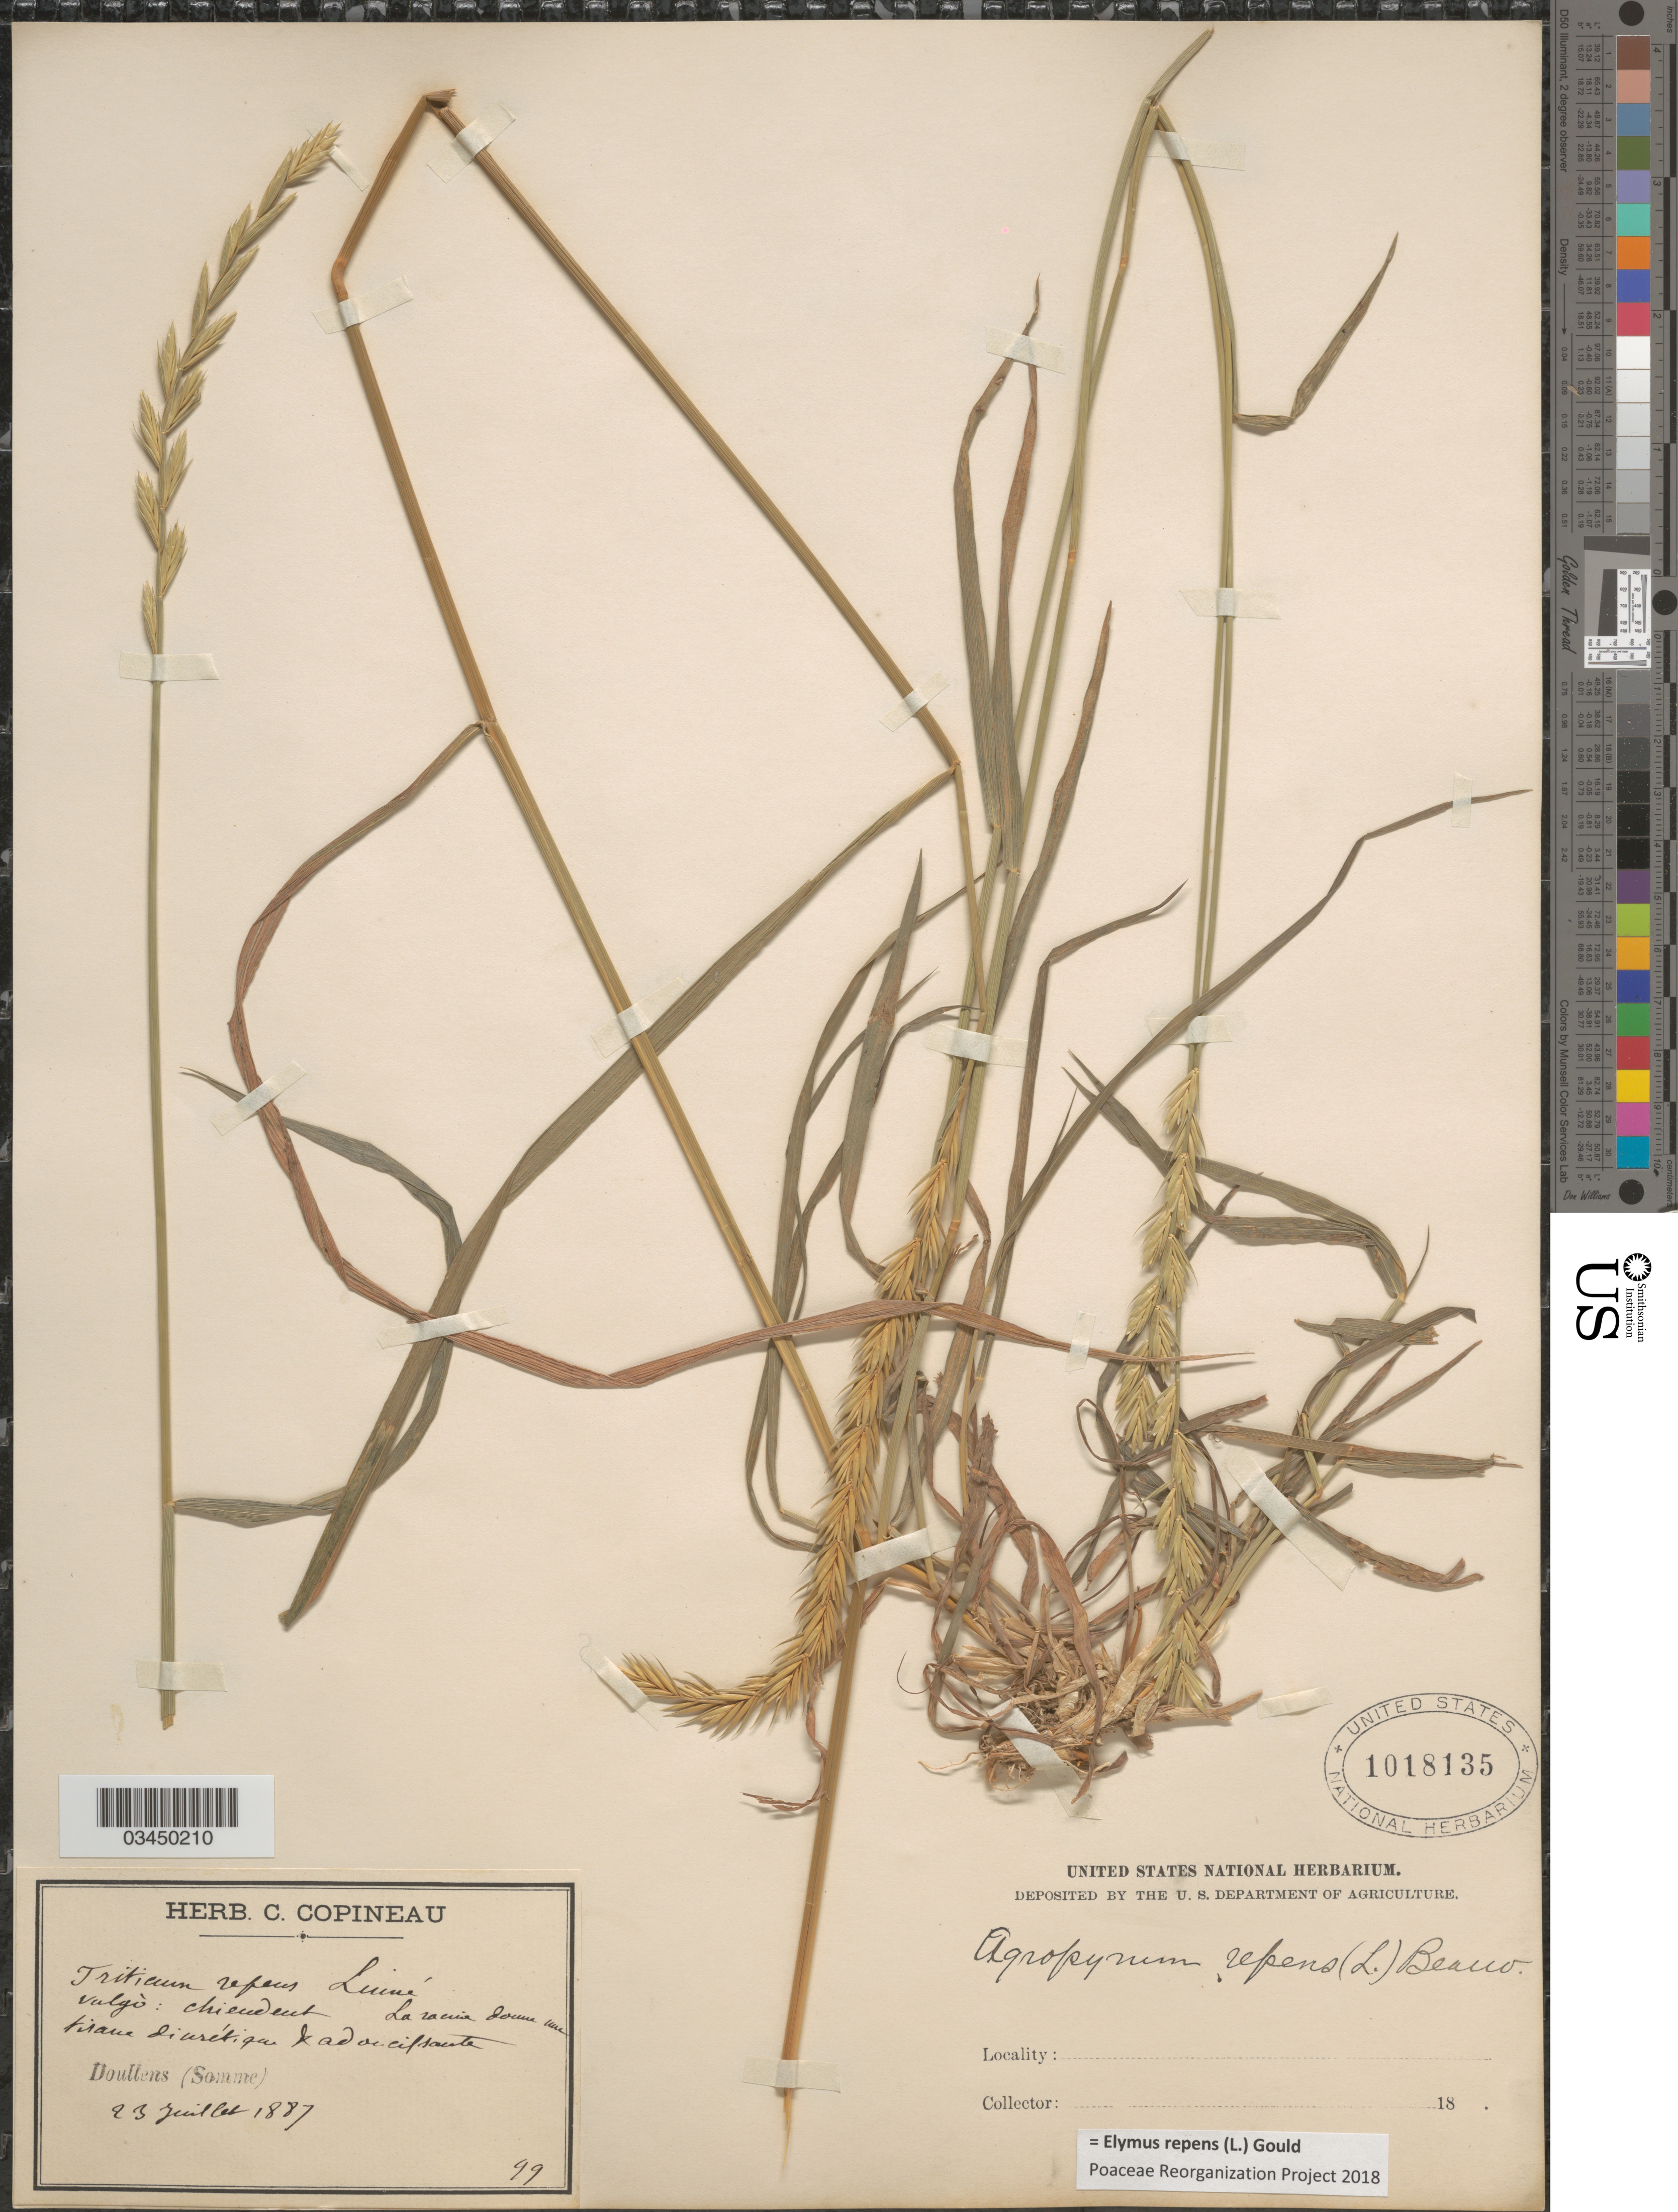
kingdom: Plantae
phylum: Tracheophyta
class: Liliopsida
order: Poales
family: Poaceae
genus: Elymus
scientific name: Elymus repens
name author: (L.) Gould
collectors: ex herb. C. Copineau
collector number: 99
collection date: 1887-07-23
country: France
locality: La racine doume une tiraue dieurétique ad occidante. Doullens (Somme).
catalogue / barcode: US 1018135